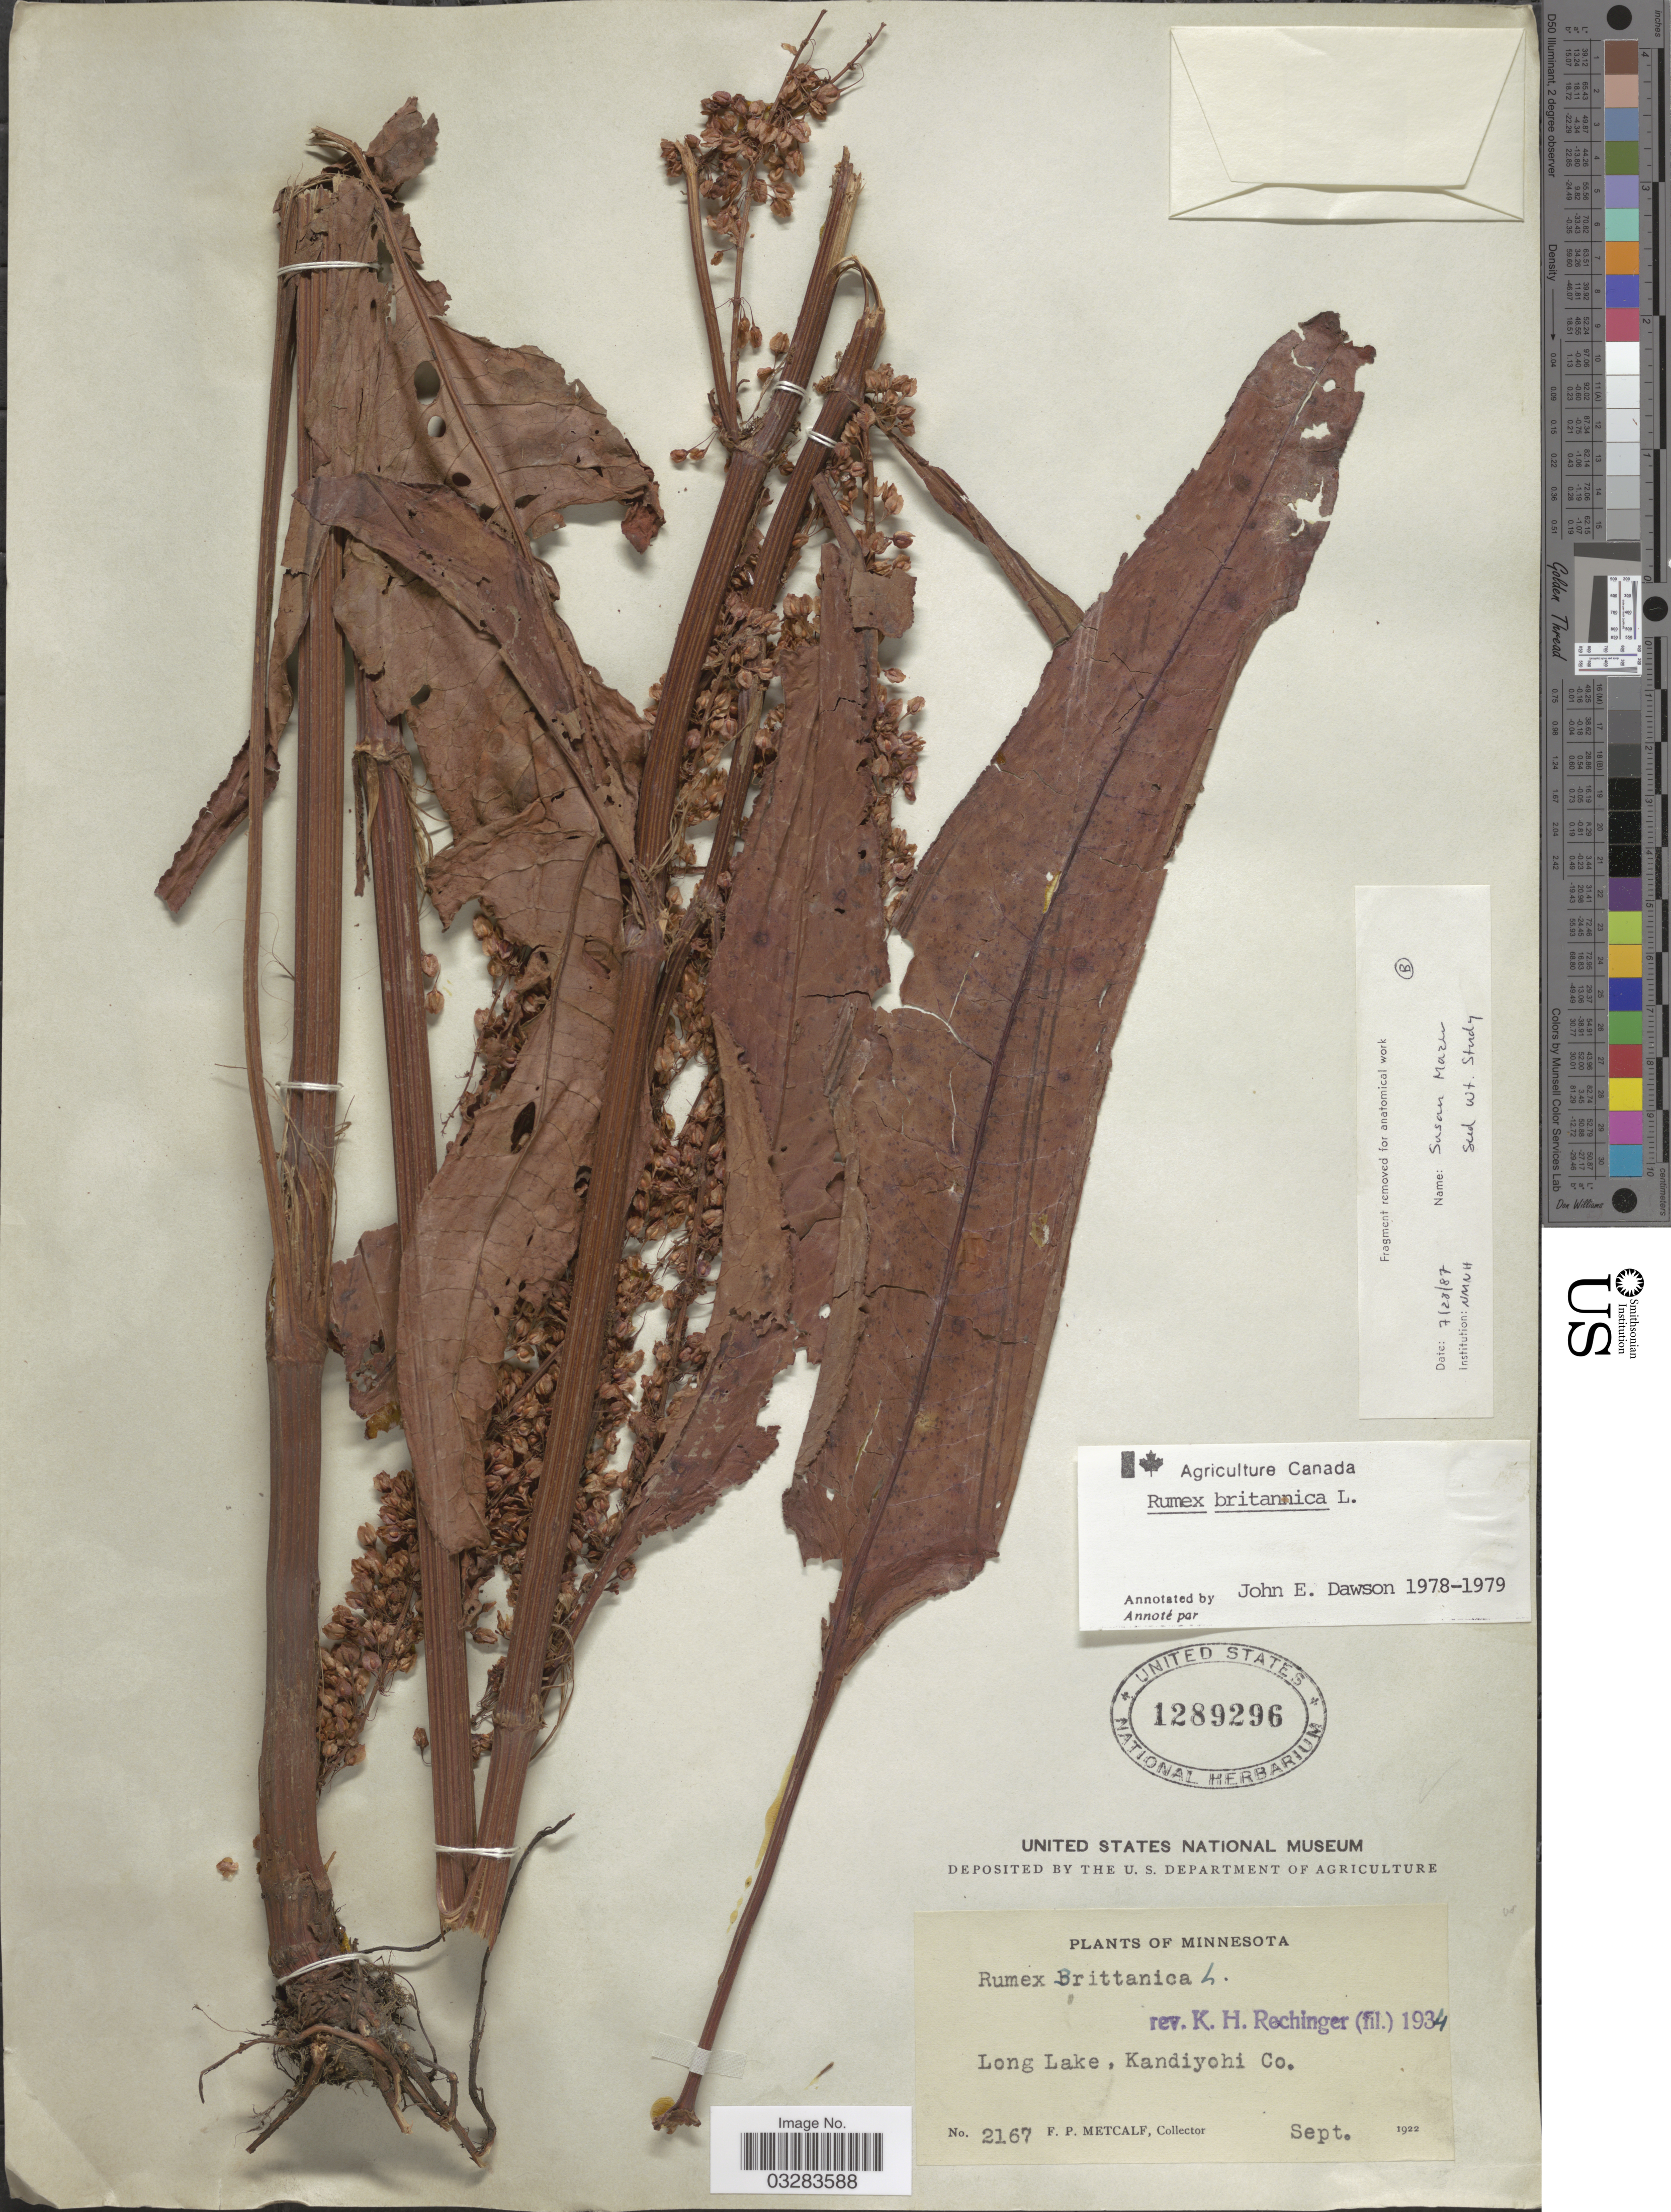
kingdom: Plantae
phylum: Tracheophyta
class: Magnoliopsida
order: Caryophyllales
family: Polygonaceae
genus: Rumex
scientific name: Rumex britannica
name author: L.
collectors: F. Metcalf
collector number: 2167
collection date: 1922-09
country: United States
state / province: Minnesota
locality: Long Lake, Kandiyohi Co.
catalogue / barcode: US 1289296